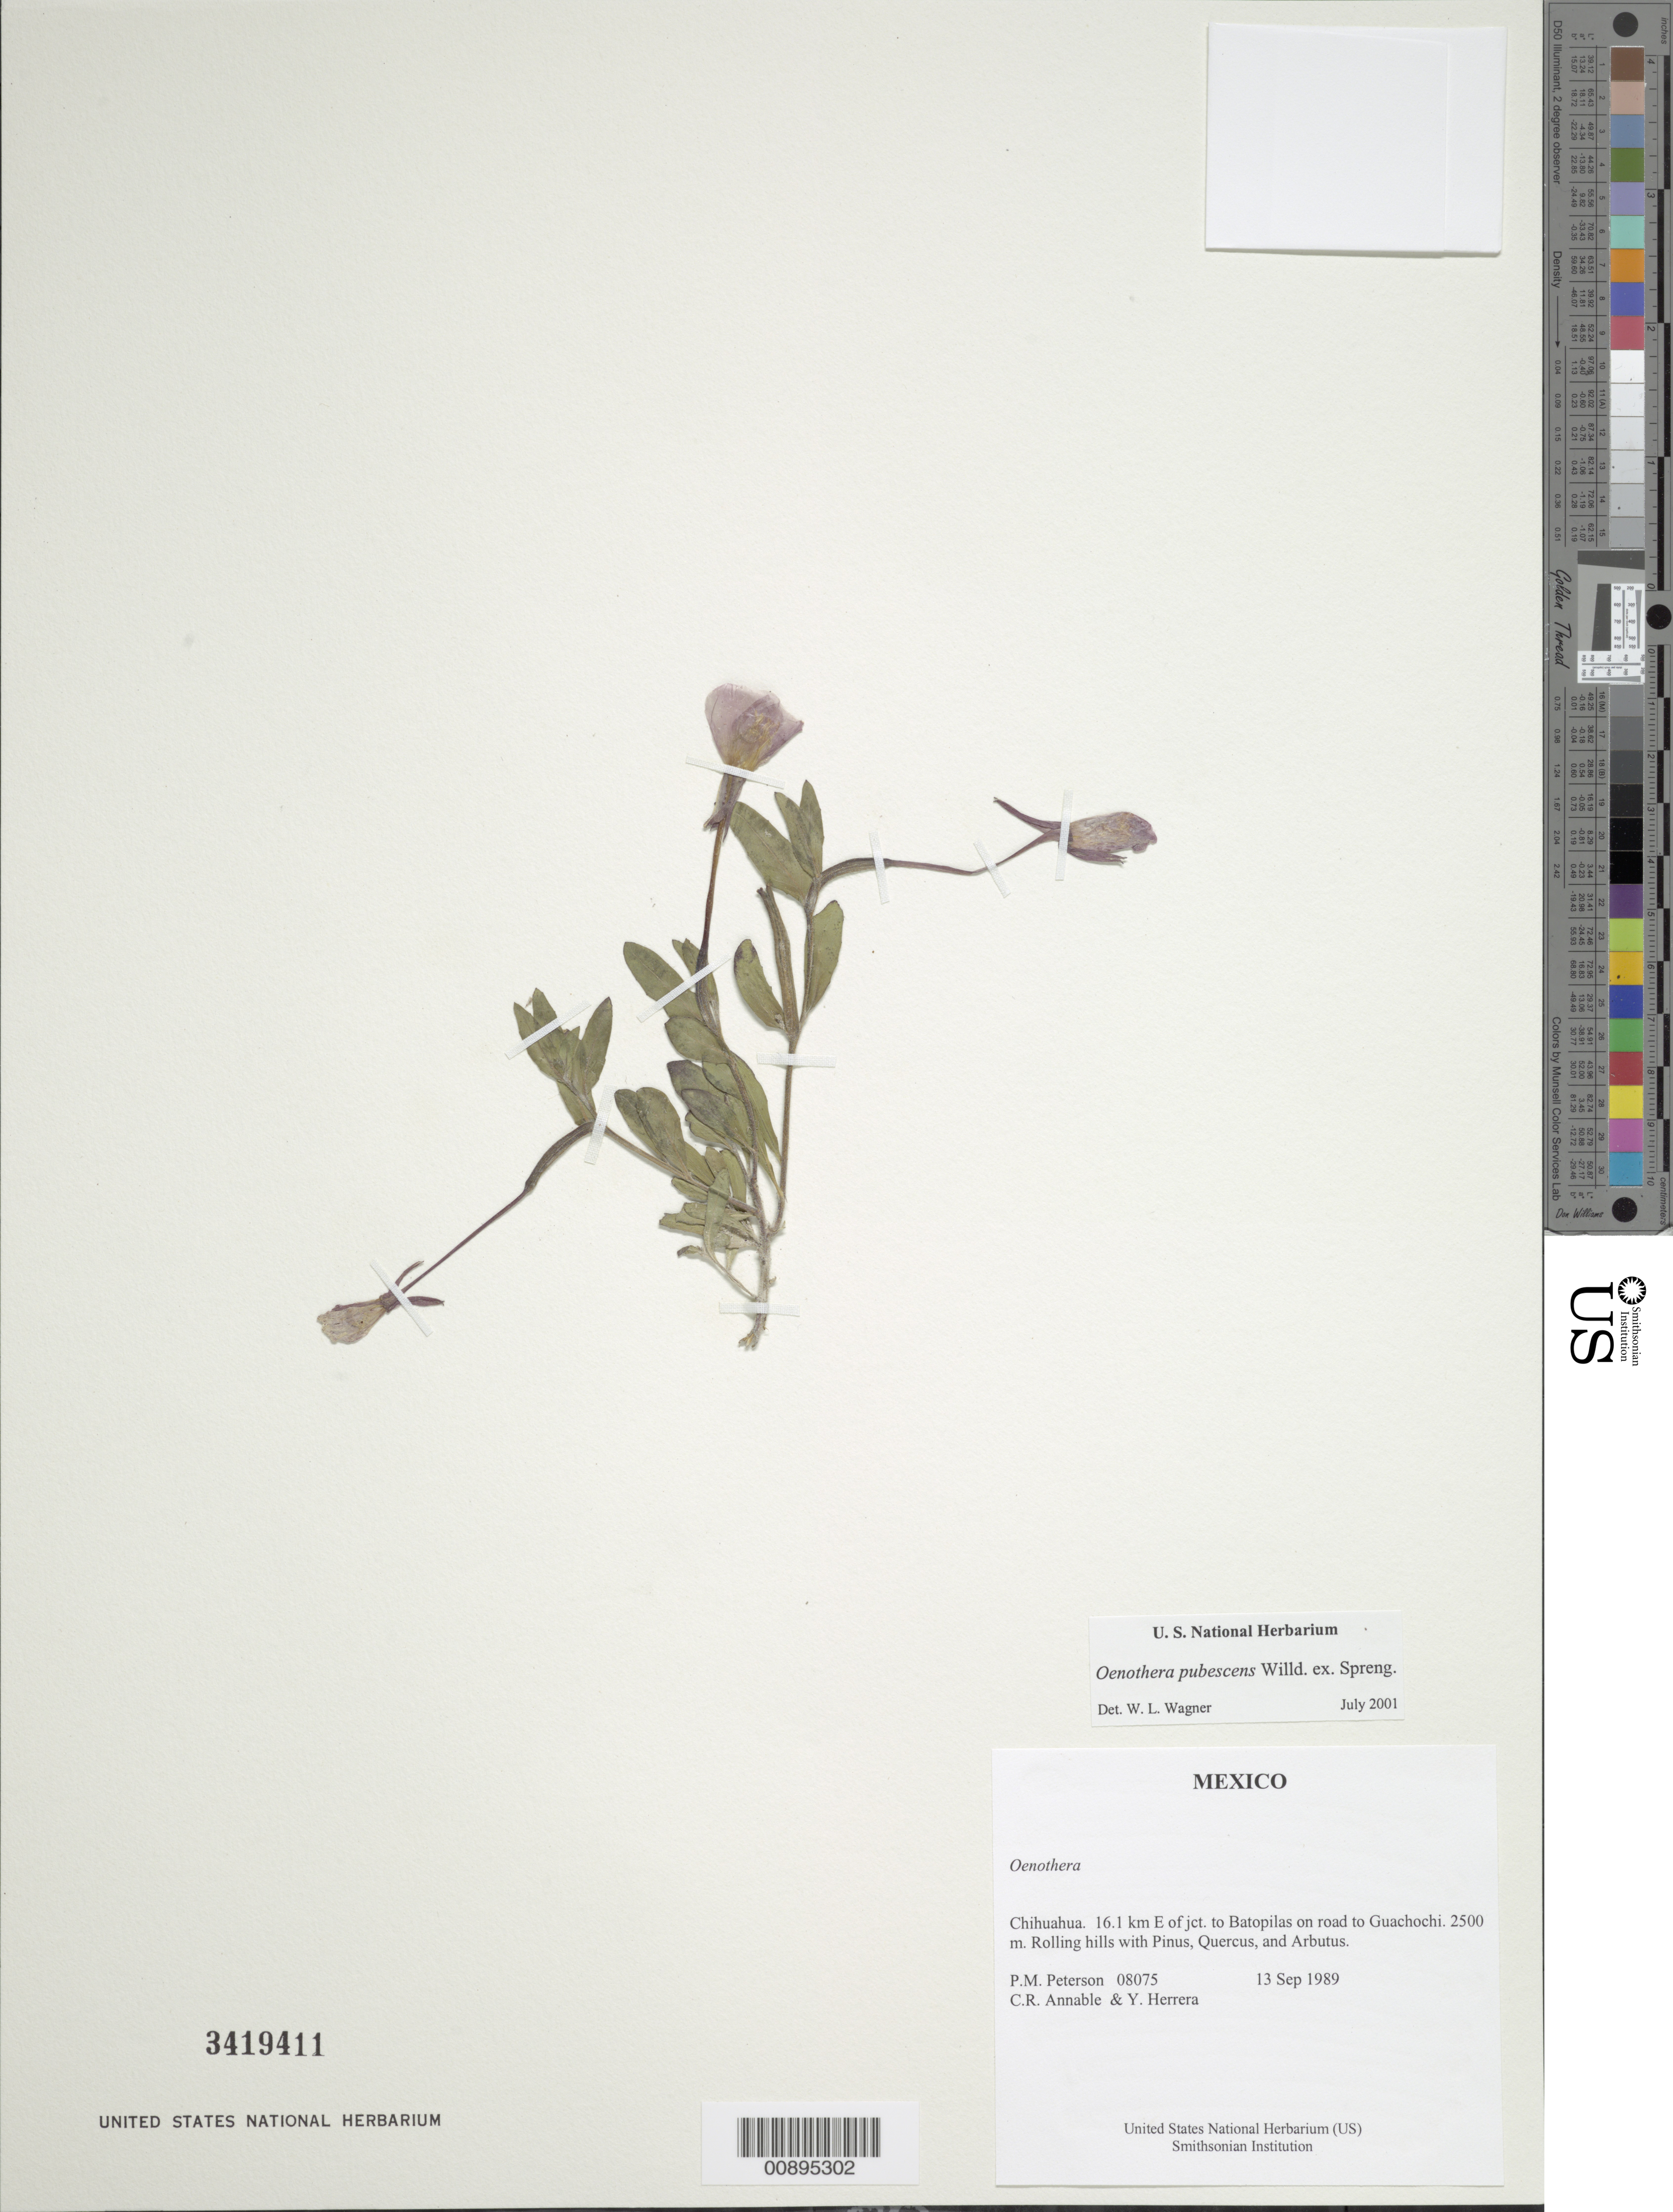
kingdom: Plantae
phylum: Tracheophyta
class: Magnoliopsida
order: Myrtales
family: Onagraceae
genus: Oenothera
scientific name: Oenothera pubescens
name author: Willd. ex Spreng.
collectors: P. M. Peterson, C. R. Annable & Y. Herrera Arrieta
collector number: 08075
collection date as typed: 13 Sep 1989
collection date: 1989-09-13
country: Mexico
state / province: Chihuahua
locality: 16.1 km E of jct. to Batopilas on road to Guachochi.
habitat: Rolling hills with Pinus, Quercus, and Arbutus.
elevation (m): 2500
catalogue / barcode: US 3419411